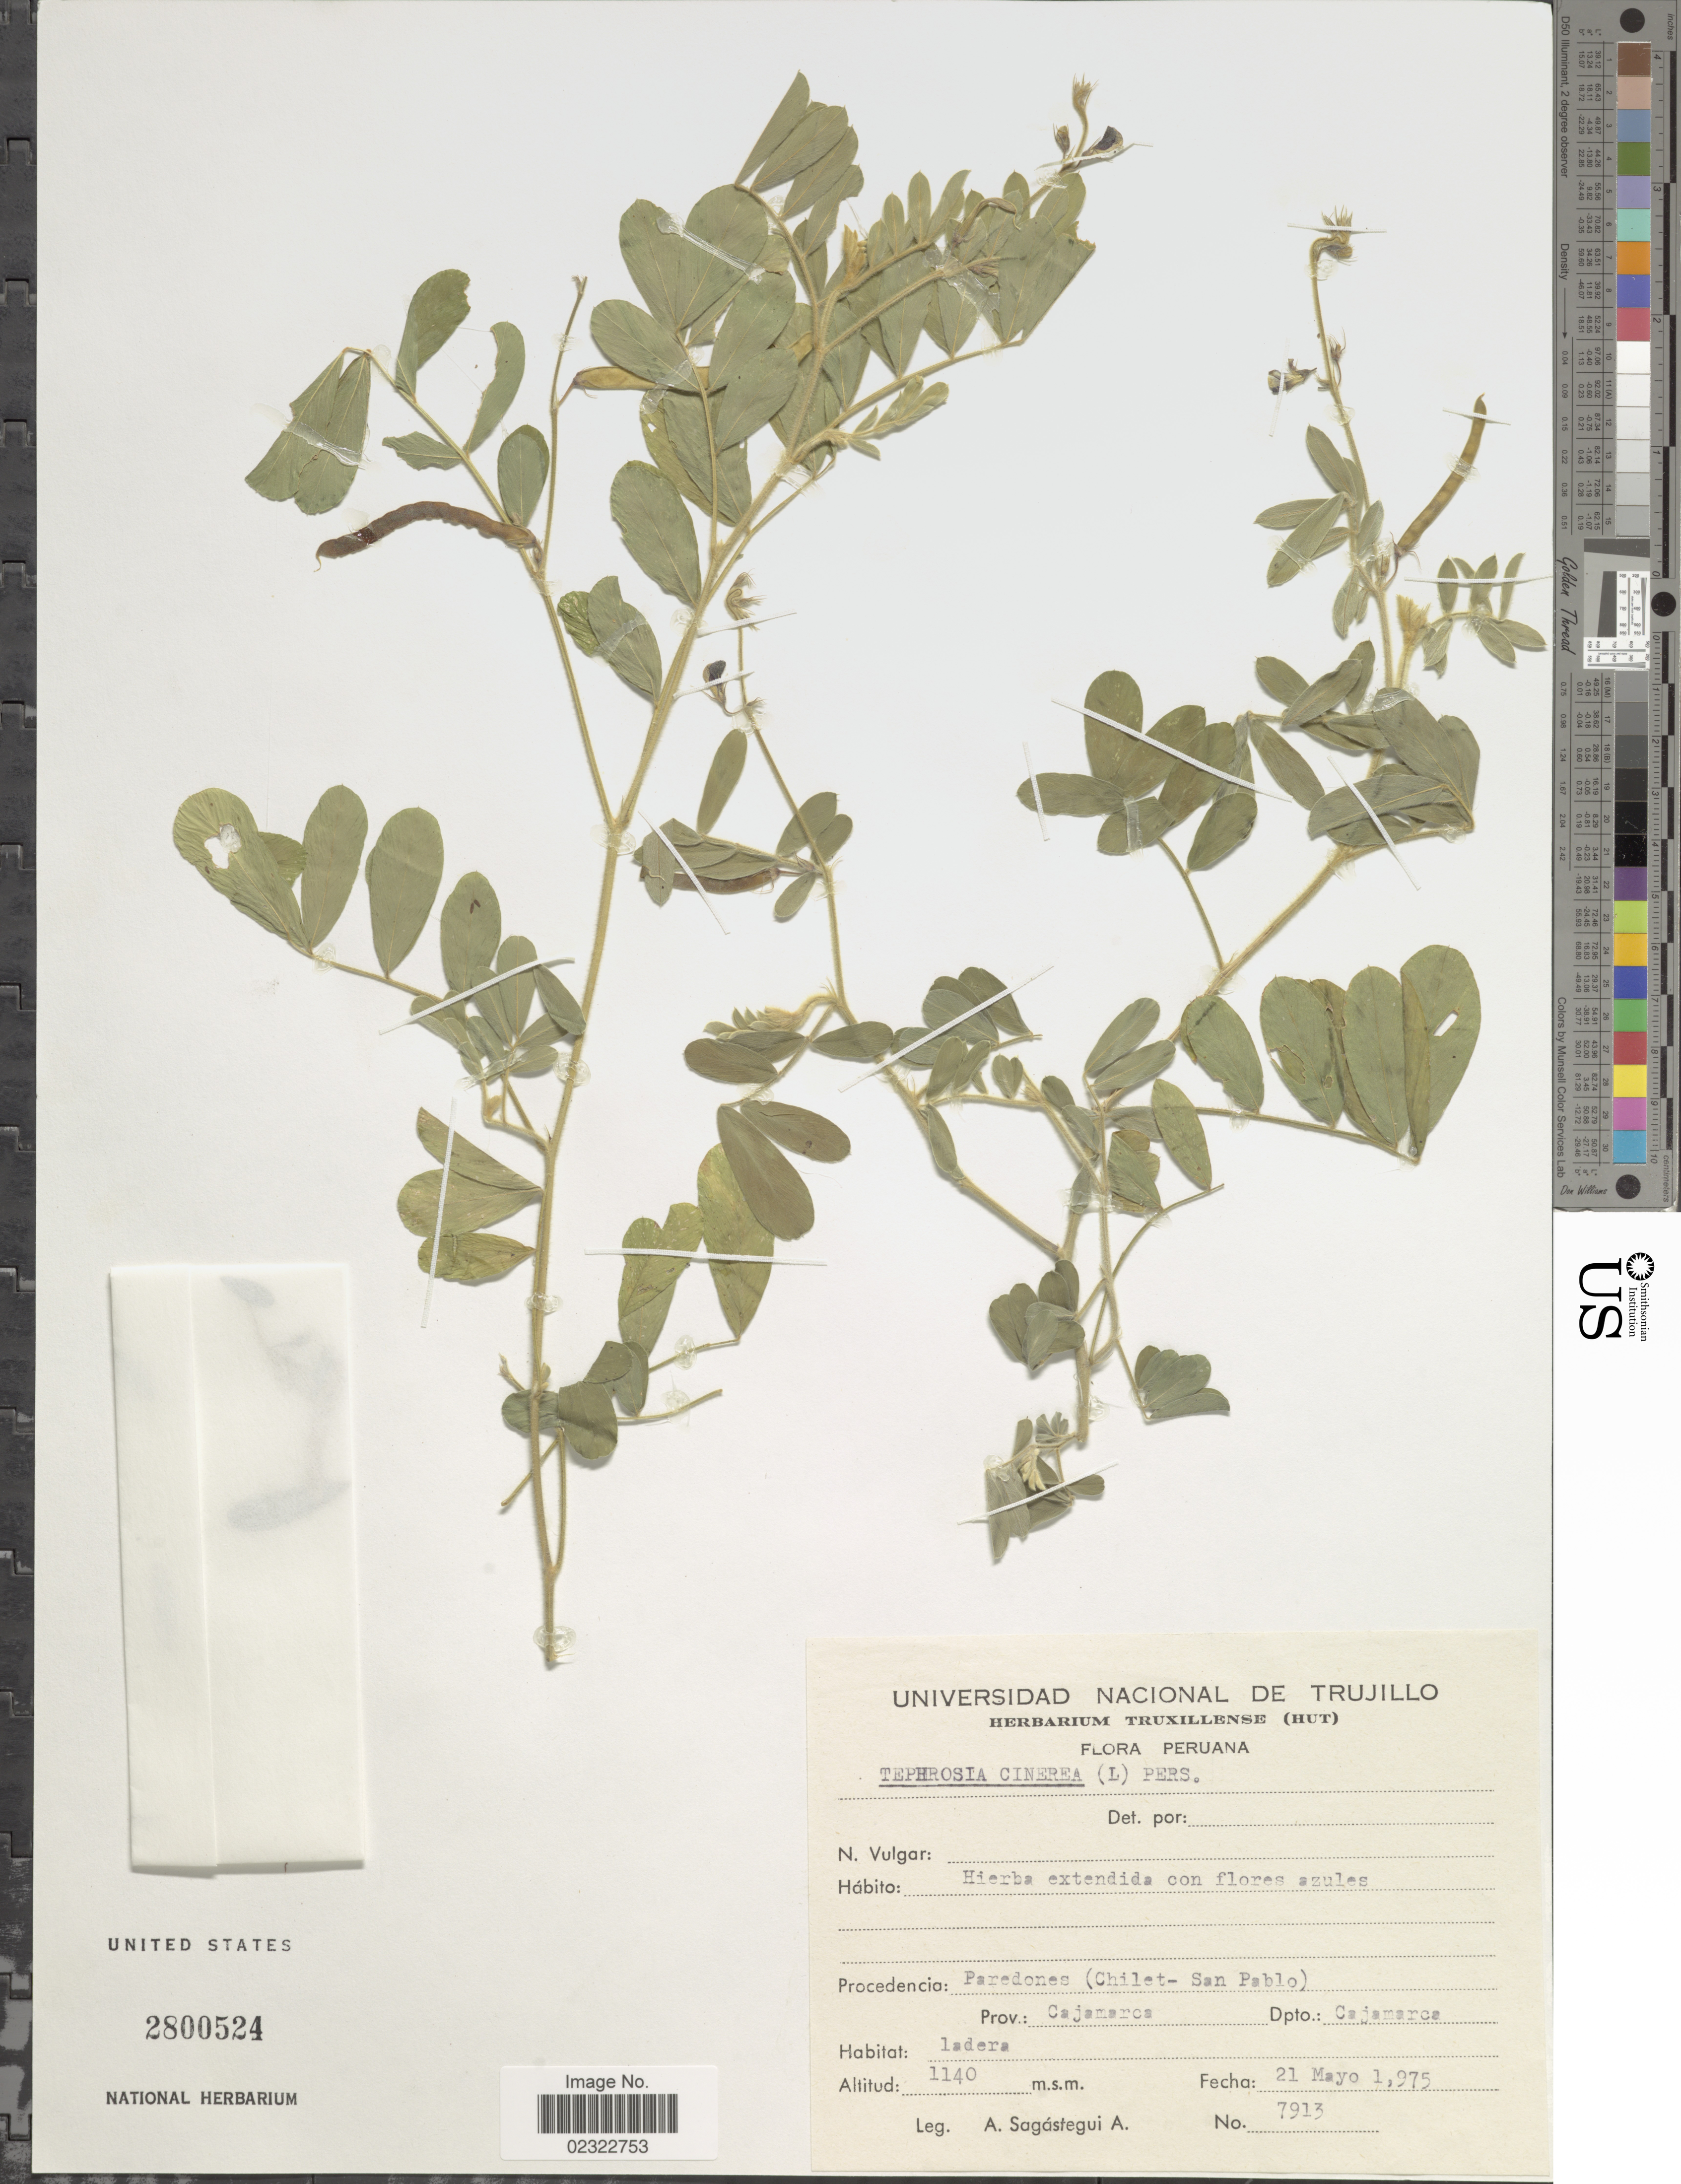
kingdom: Plantae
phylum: Tracheophyta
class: Magnoliopsida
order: Fabales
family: Fabaceae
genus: Tephrosia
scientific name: Tephrosia cinerea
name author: (L.) Pers.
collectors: A. Sagástegui A.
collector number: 7913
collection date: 1975-05-21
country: Peru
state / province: Cajamarca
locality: Peruana. Paredones (Chilet- San Peblo). Prov.: Cajamraca. Dpto.: Cajamarca.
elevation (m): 1140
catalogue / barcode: US 2800524